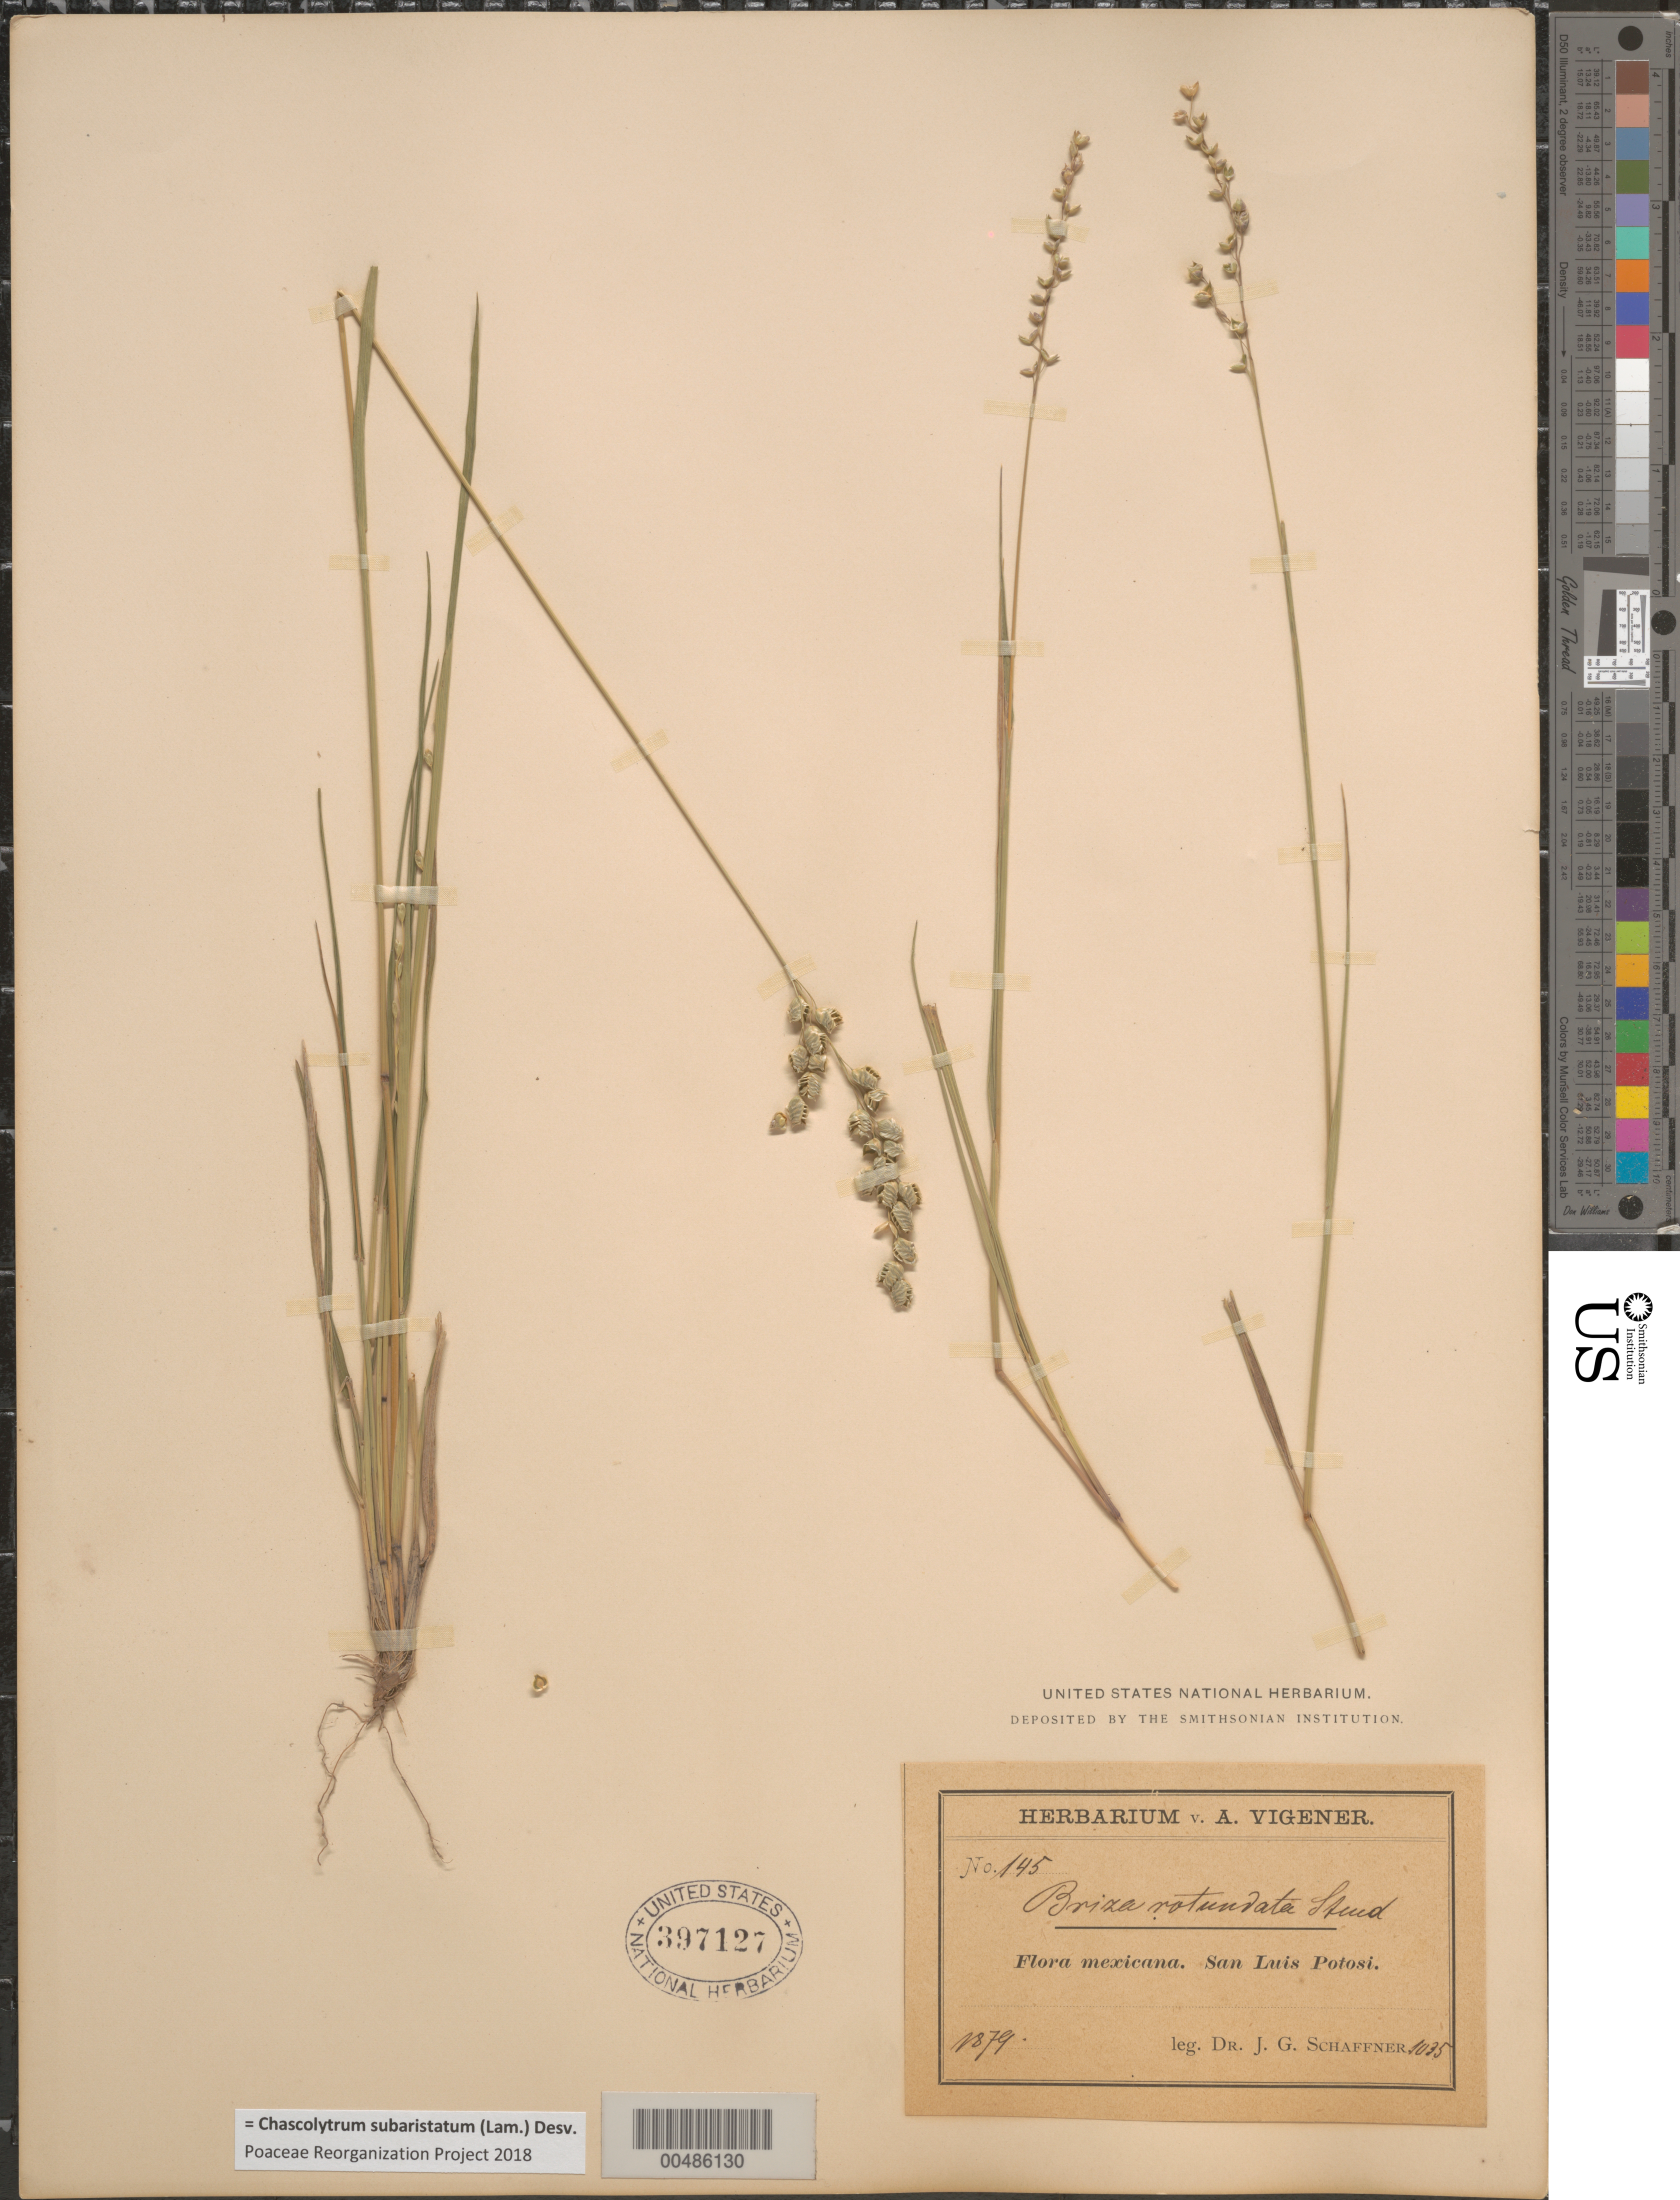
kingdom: Plantae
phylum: Tracheophyta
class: Liliopsida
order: Poales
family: Poaceae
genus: Chascolytrum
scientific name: Chascolytrum subaristatum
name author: (Lam.) Desv.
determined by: Poaceae Reorganization Project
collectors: J. G. Schaffner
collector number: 145/1035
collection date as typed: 1879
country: Mexico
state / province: San Luis Potosi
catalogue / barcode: US 397127